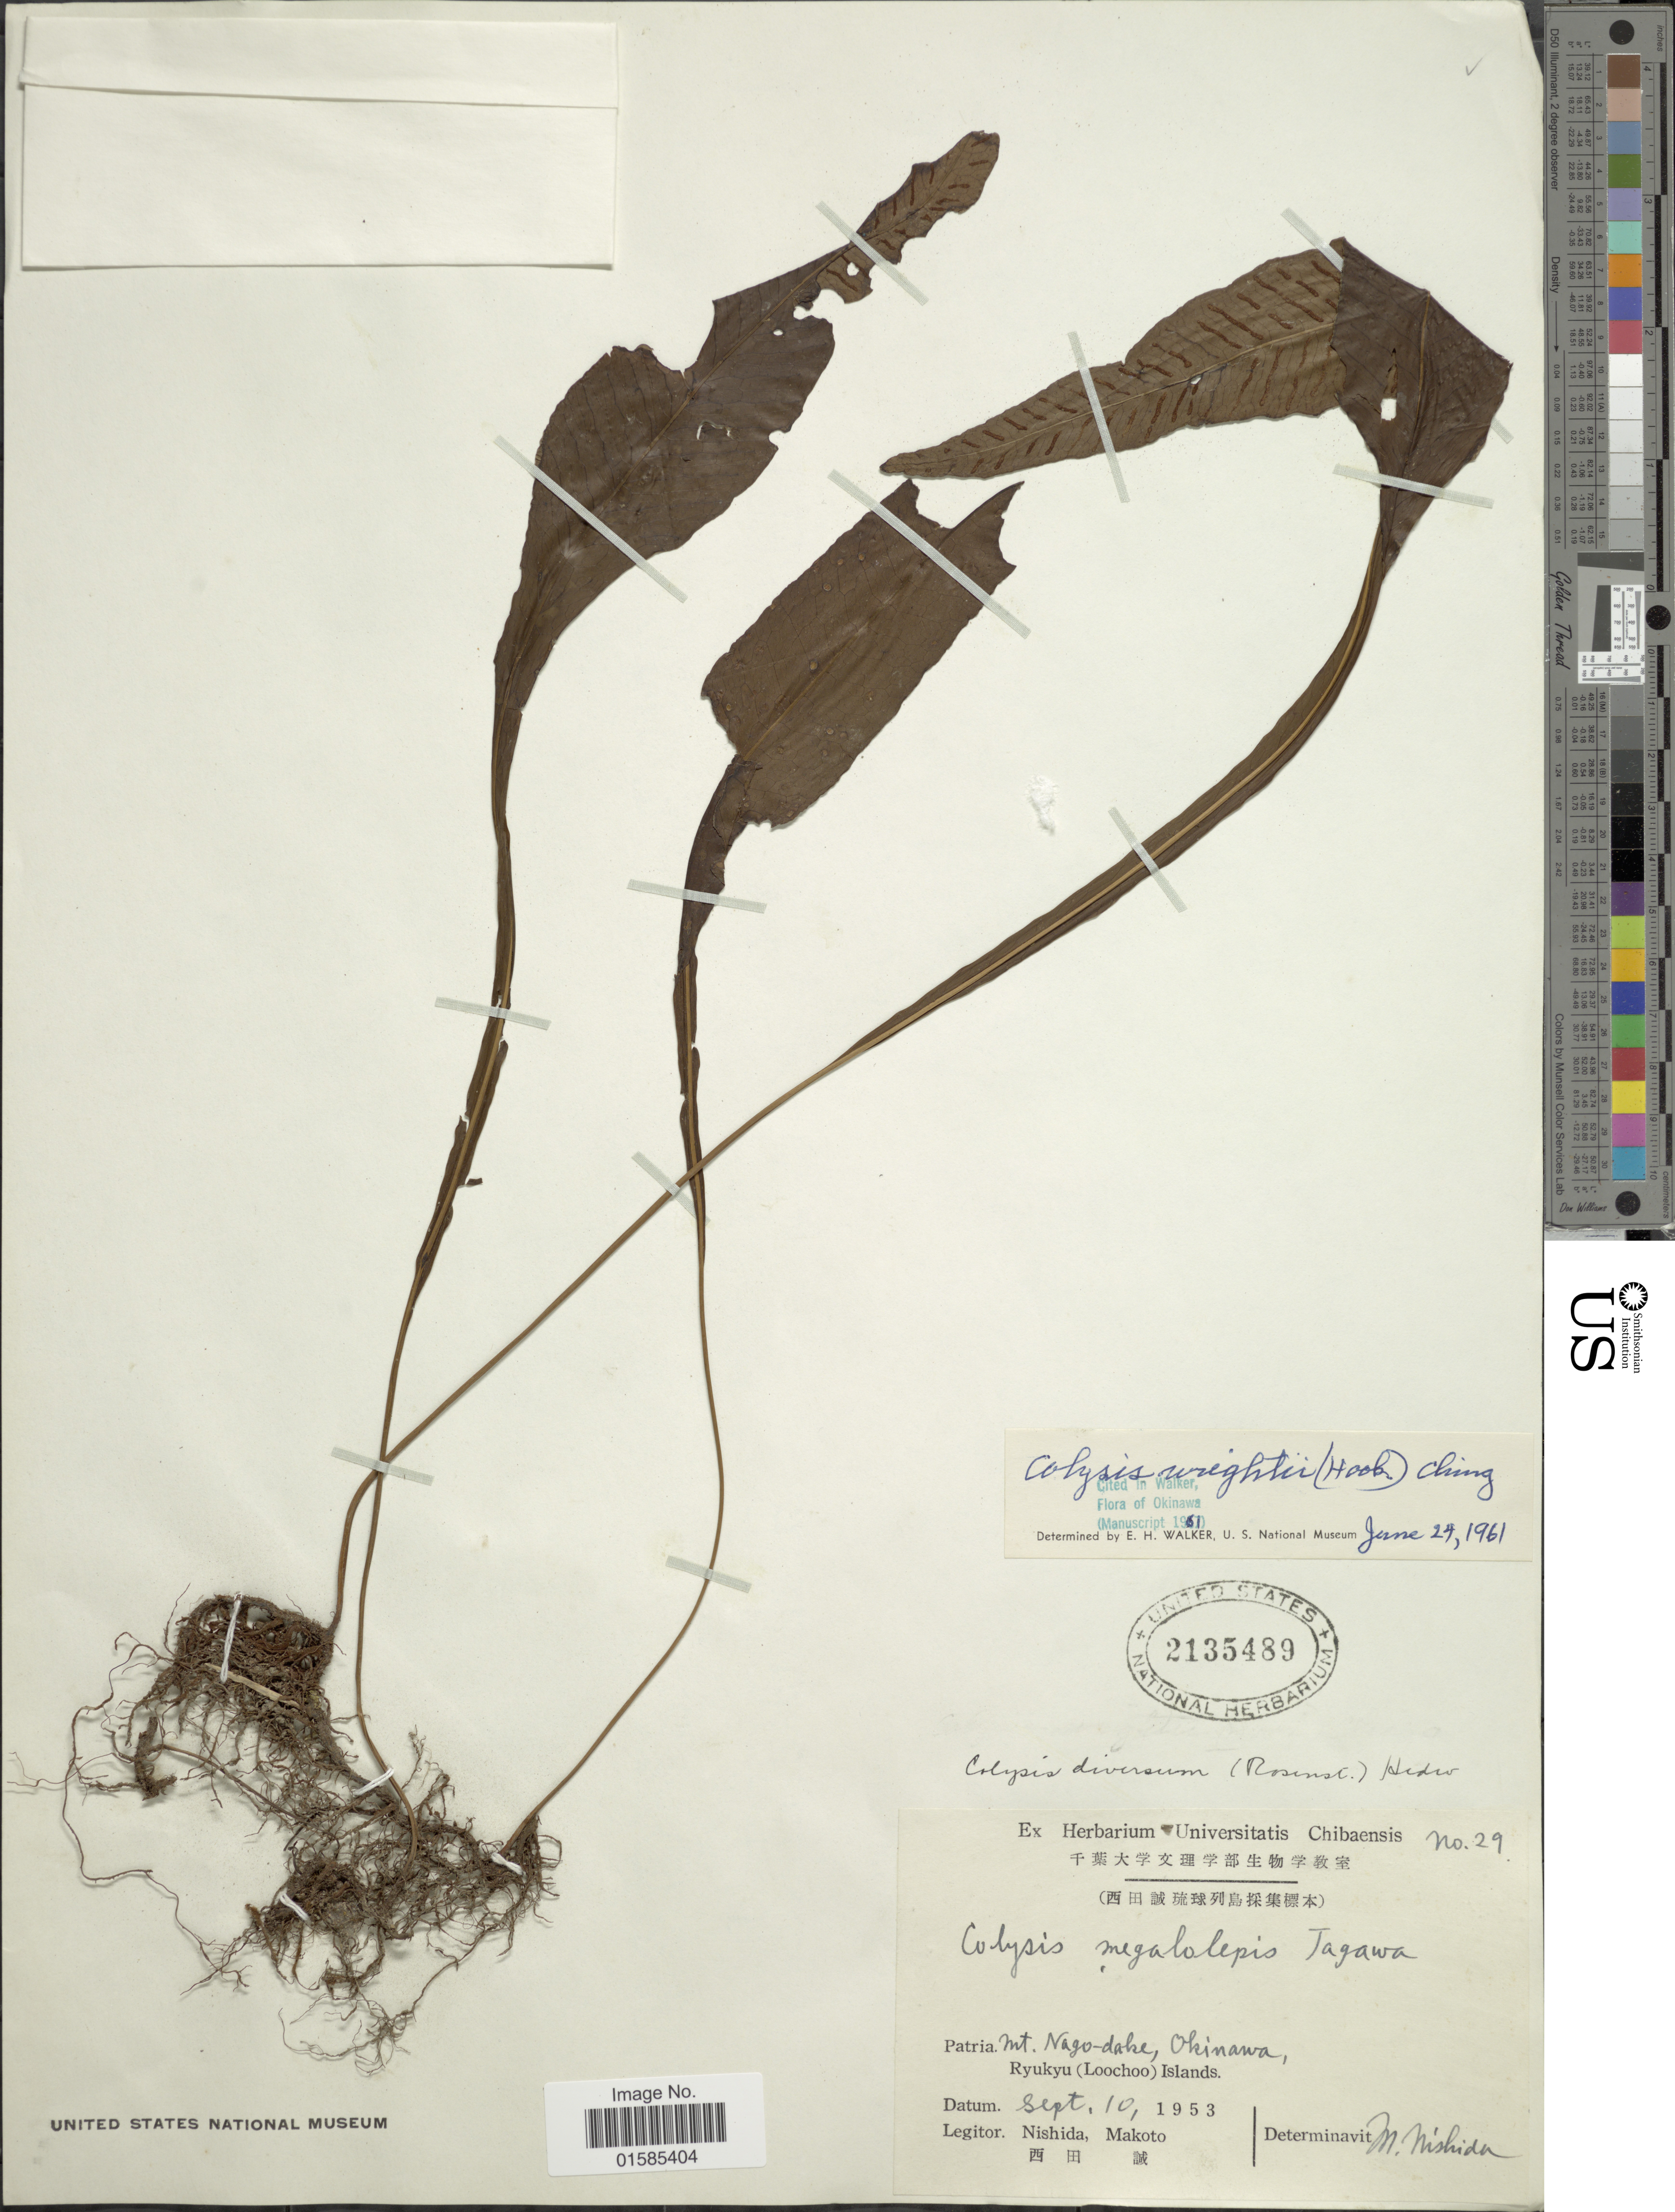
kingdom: Plantae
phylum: Tracheophyta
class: Polypodiopsida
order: Polypodiales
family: Polypodiaceae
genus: Leptochilus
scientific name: Leptochilus wrightii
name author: (Hook.) X.C. Zhang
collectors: Nishida & Makoto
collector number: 29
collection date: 1953-09-10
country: Japan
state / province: Okinawa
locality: Patria. Mt. Nago-dake, Okinawa, Ryukyu (Loochoo) Islands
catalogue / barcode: US 2135489